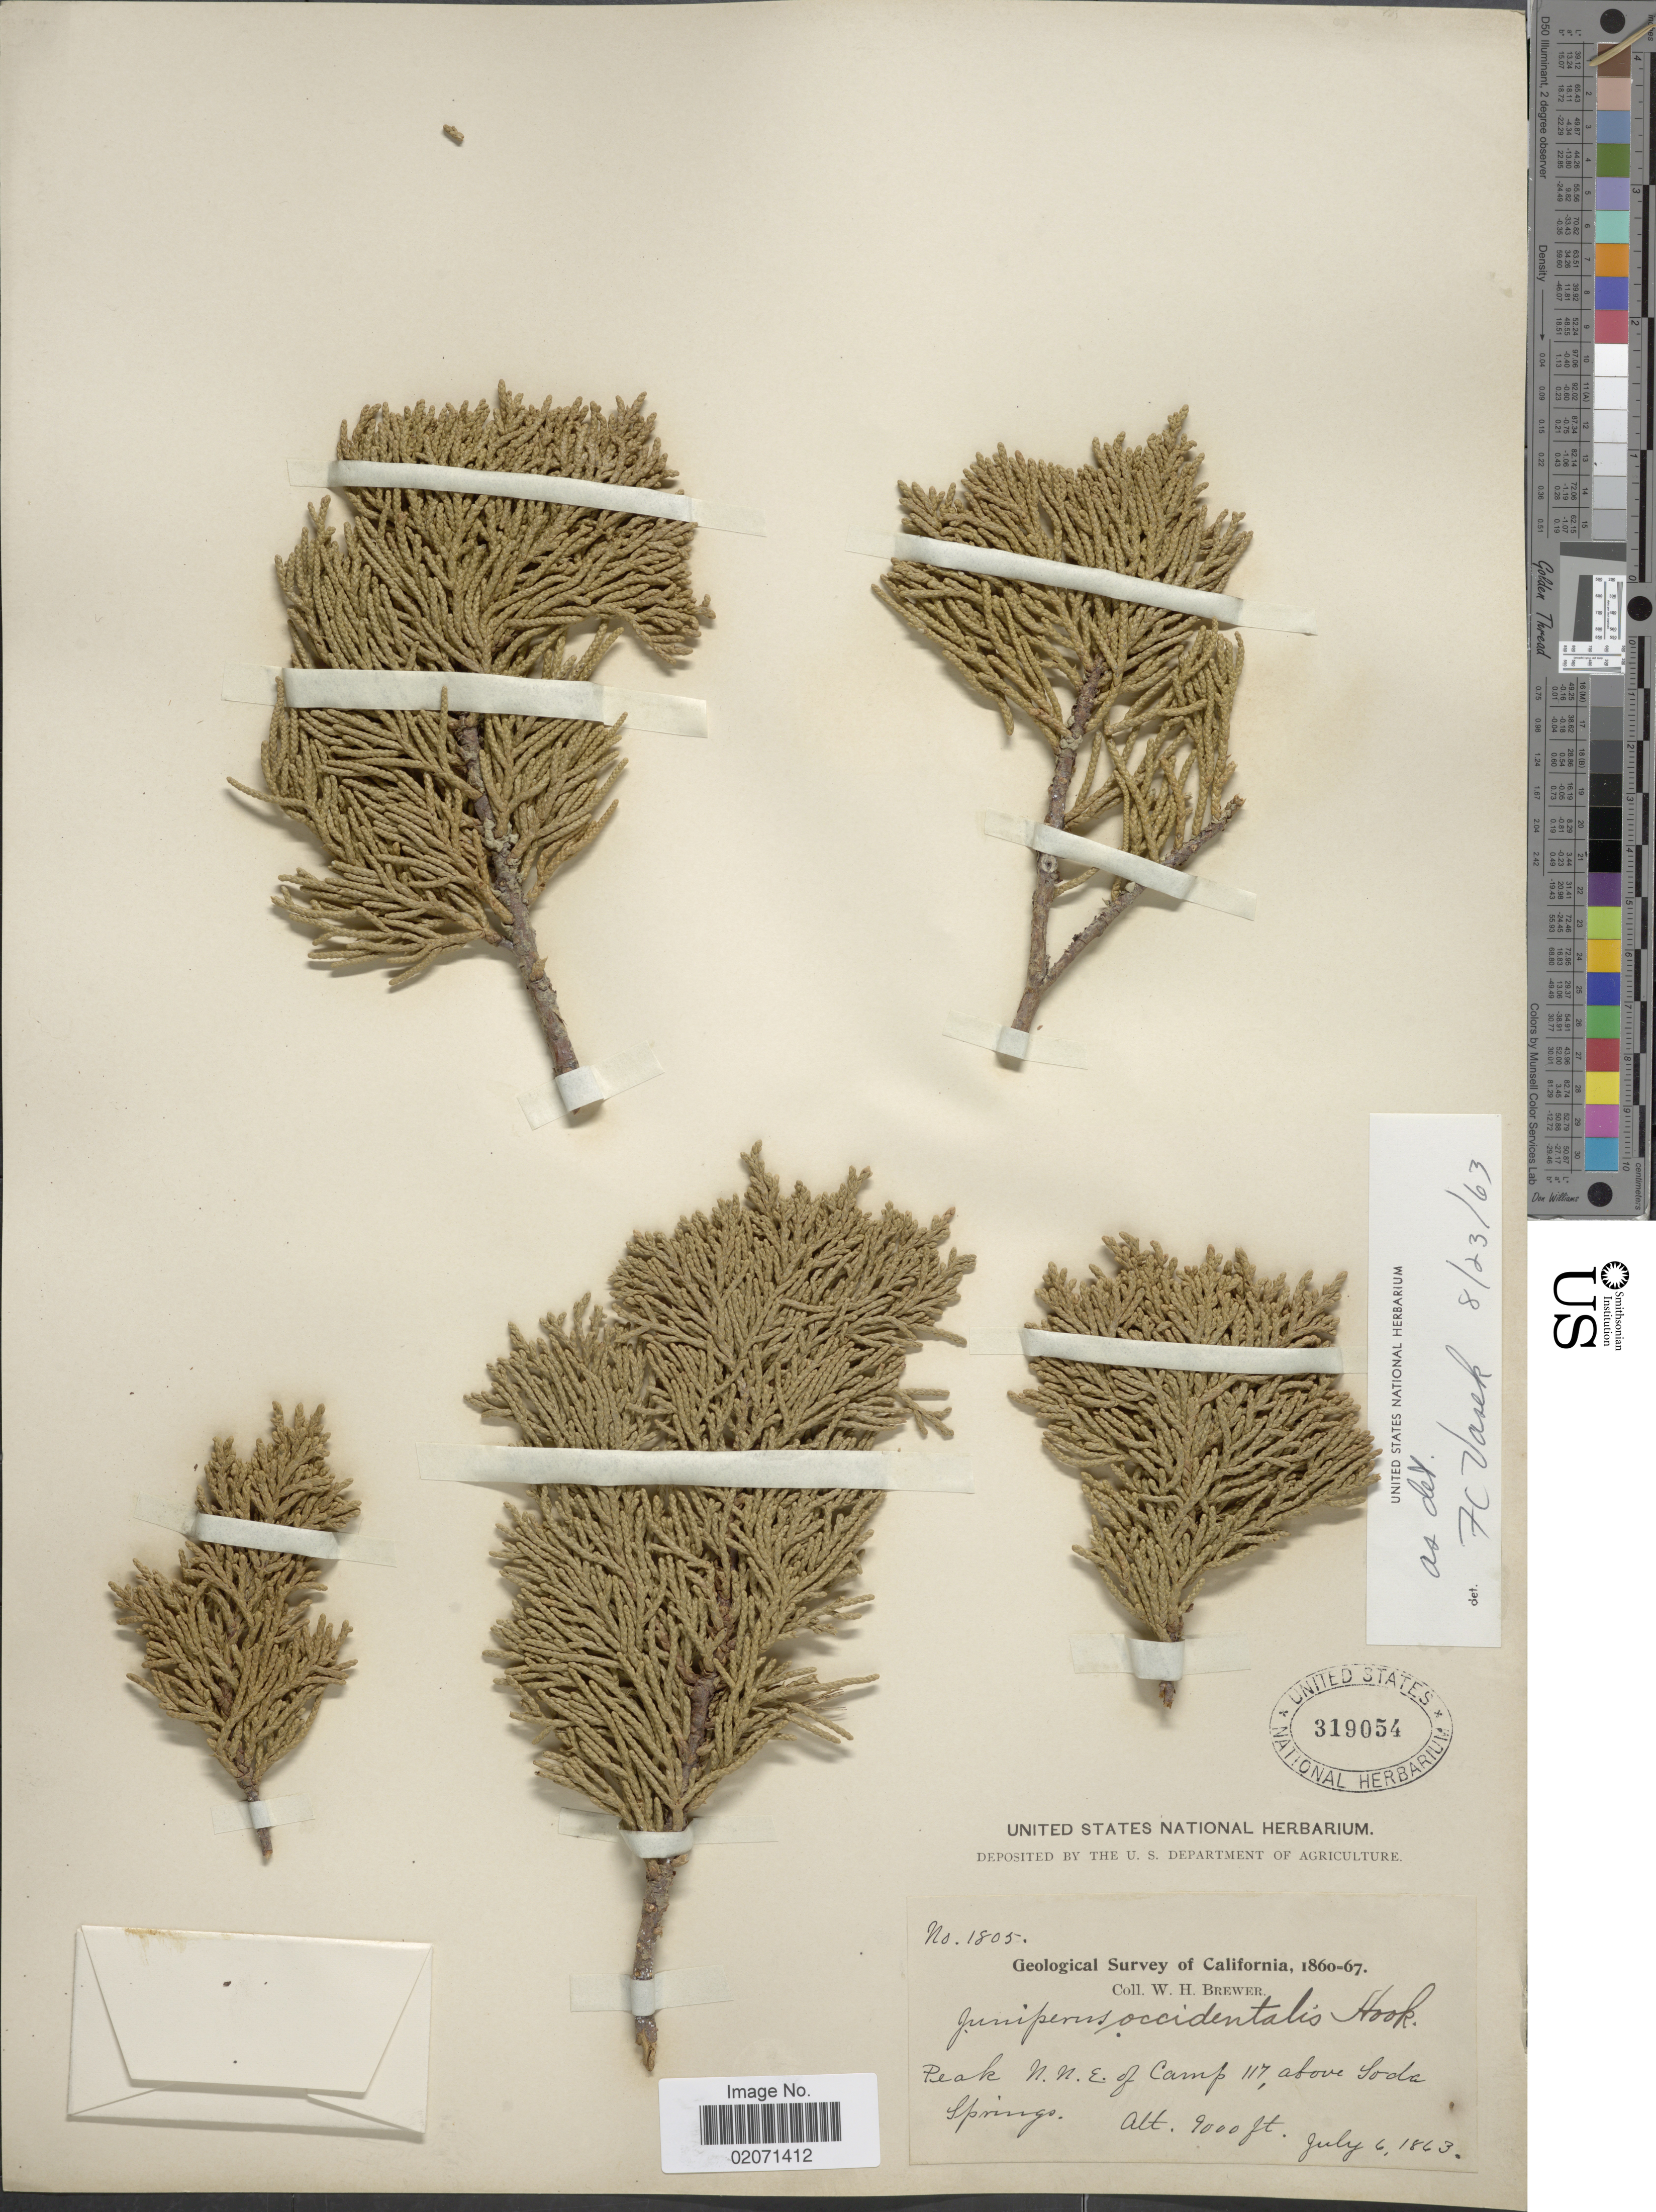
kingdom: Plantae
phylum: Tracheophyta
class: Pinopsida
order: Pinales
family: Cupressaceae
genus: Juniperus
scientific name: Juniperus occidentalis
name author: Hook.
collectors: W. H. Brewer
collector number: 1805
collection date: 1863-07-06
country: United States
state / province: California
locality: Peak N.N.E. of Camp 117, above Soda Springs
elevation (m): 2743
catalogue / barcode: US 319054